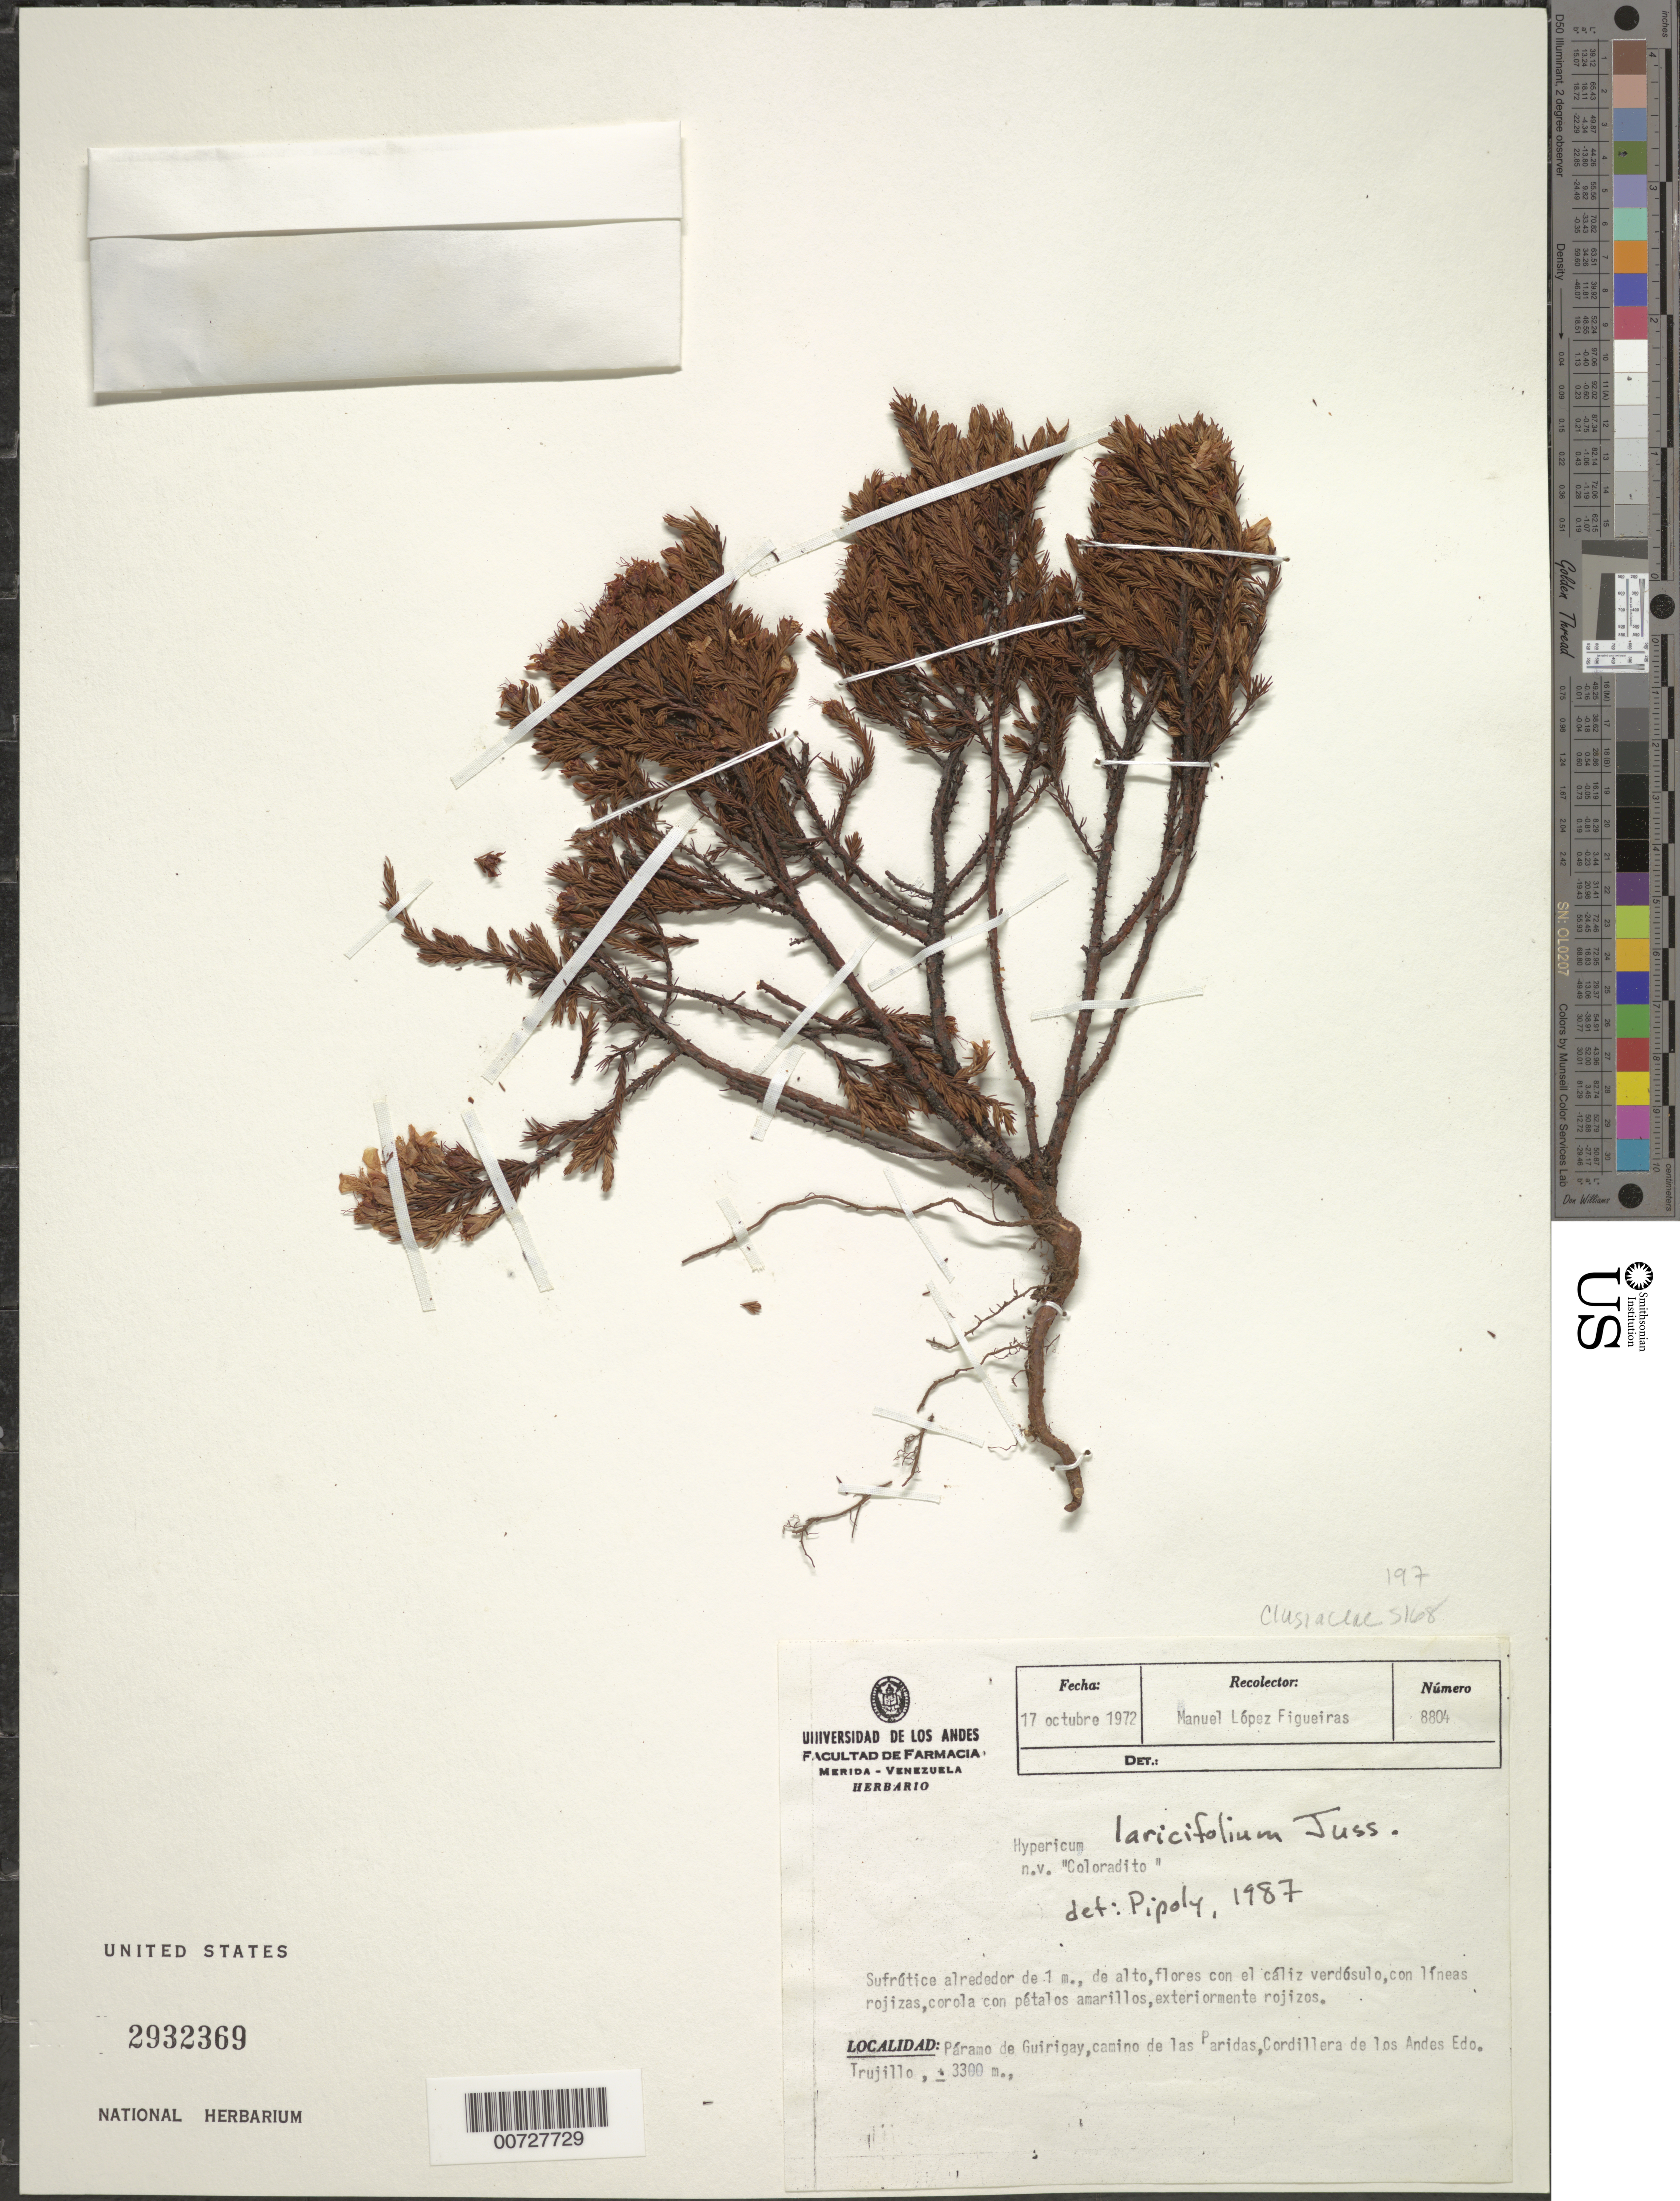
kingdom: Plantae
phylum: Tracheophyta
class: Magnoliopsida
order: Malpighiales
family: Hypericaceae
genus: Hypericum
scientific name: Hypericum laricifolium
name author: Juss.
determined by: Pipoly, J. J., III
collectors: M. López Figueiras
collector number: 8804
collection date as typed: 17 Oct 1972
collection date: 1972-10-17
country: Venezuela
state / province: Trujillo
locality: Páramo de Guirigay, camino de las Paridas, Cordillera de los Andes.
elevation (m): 3300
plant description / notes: Common name: Coloradito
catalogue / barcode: US 2932369